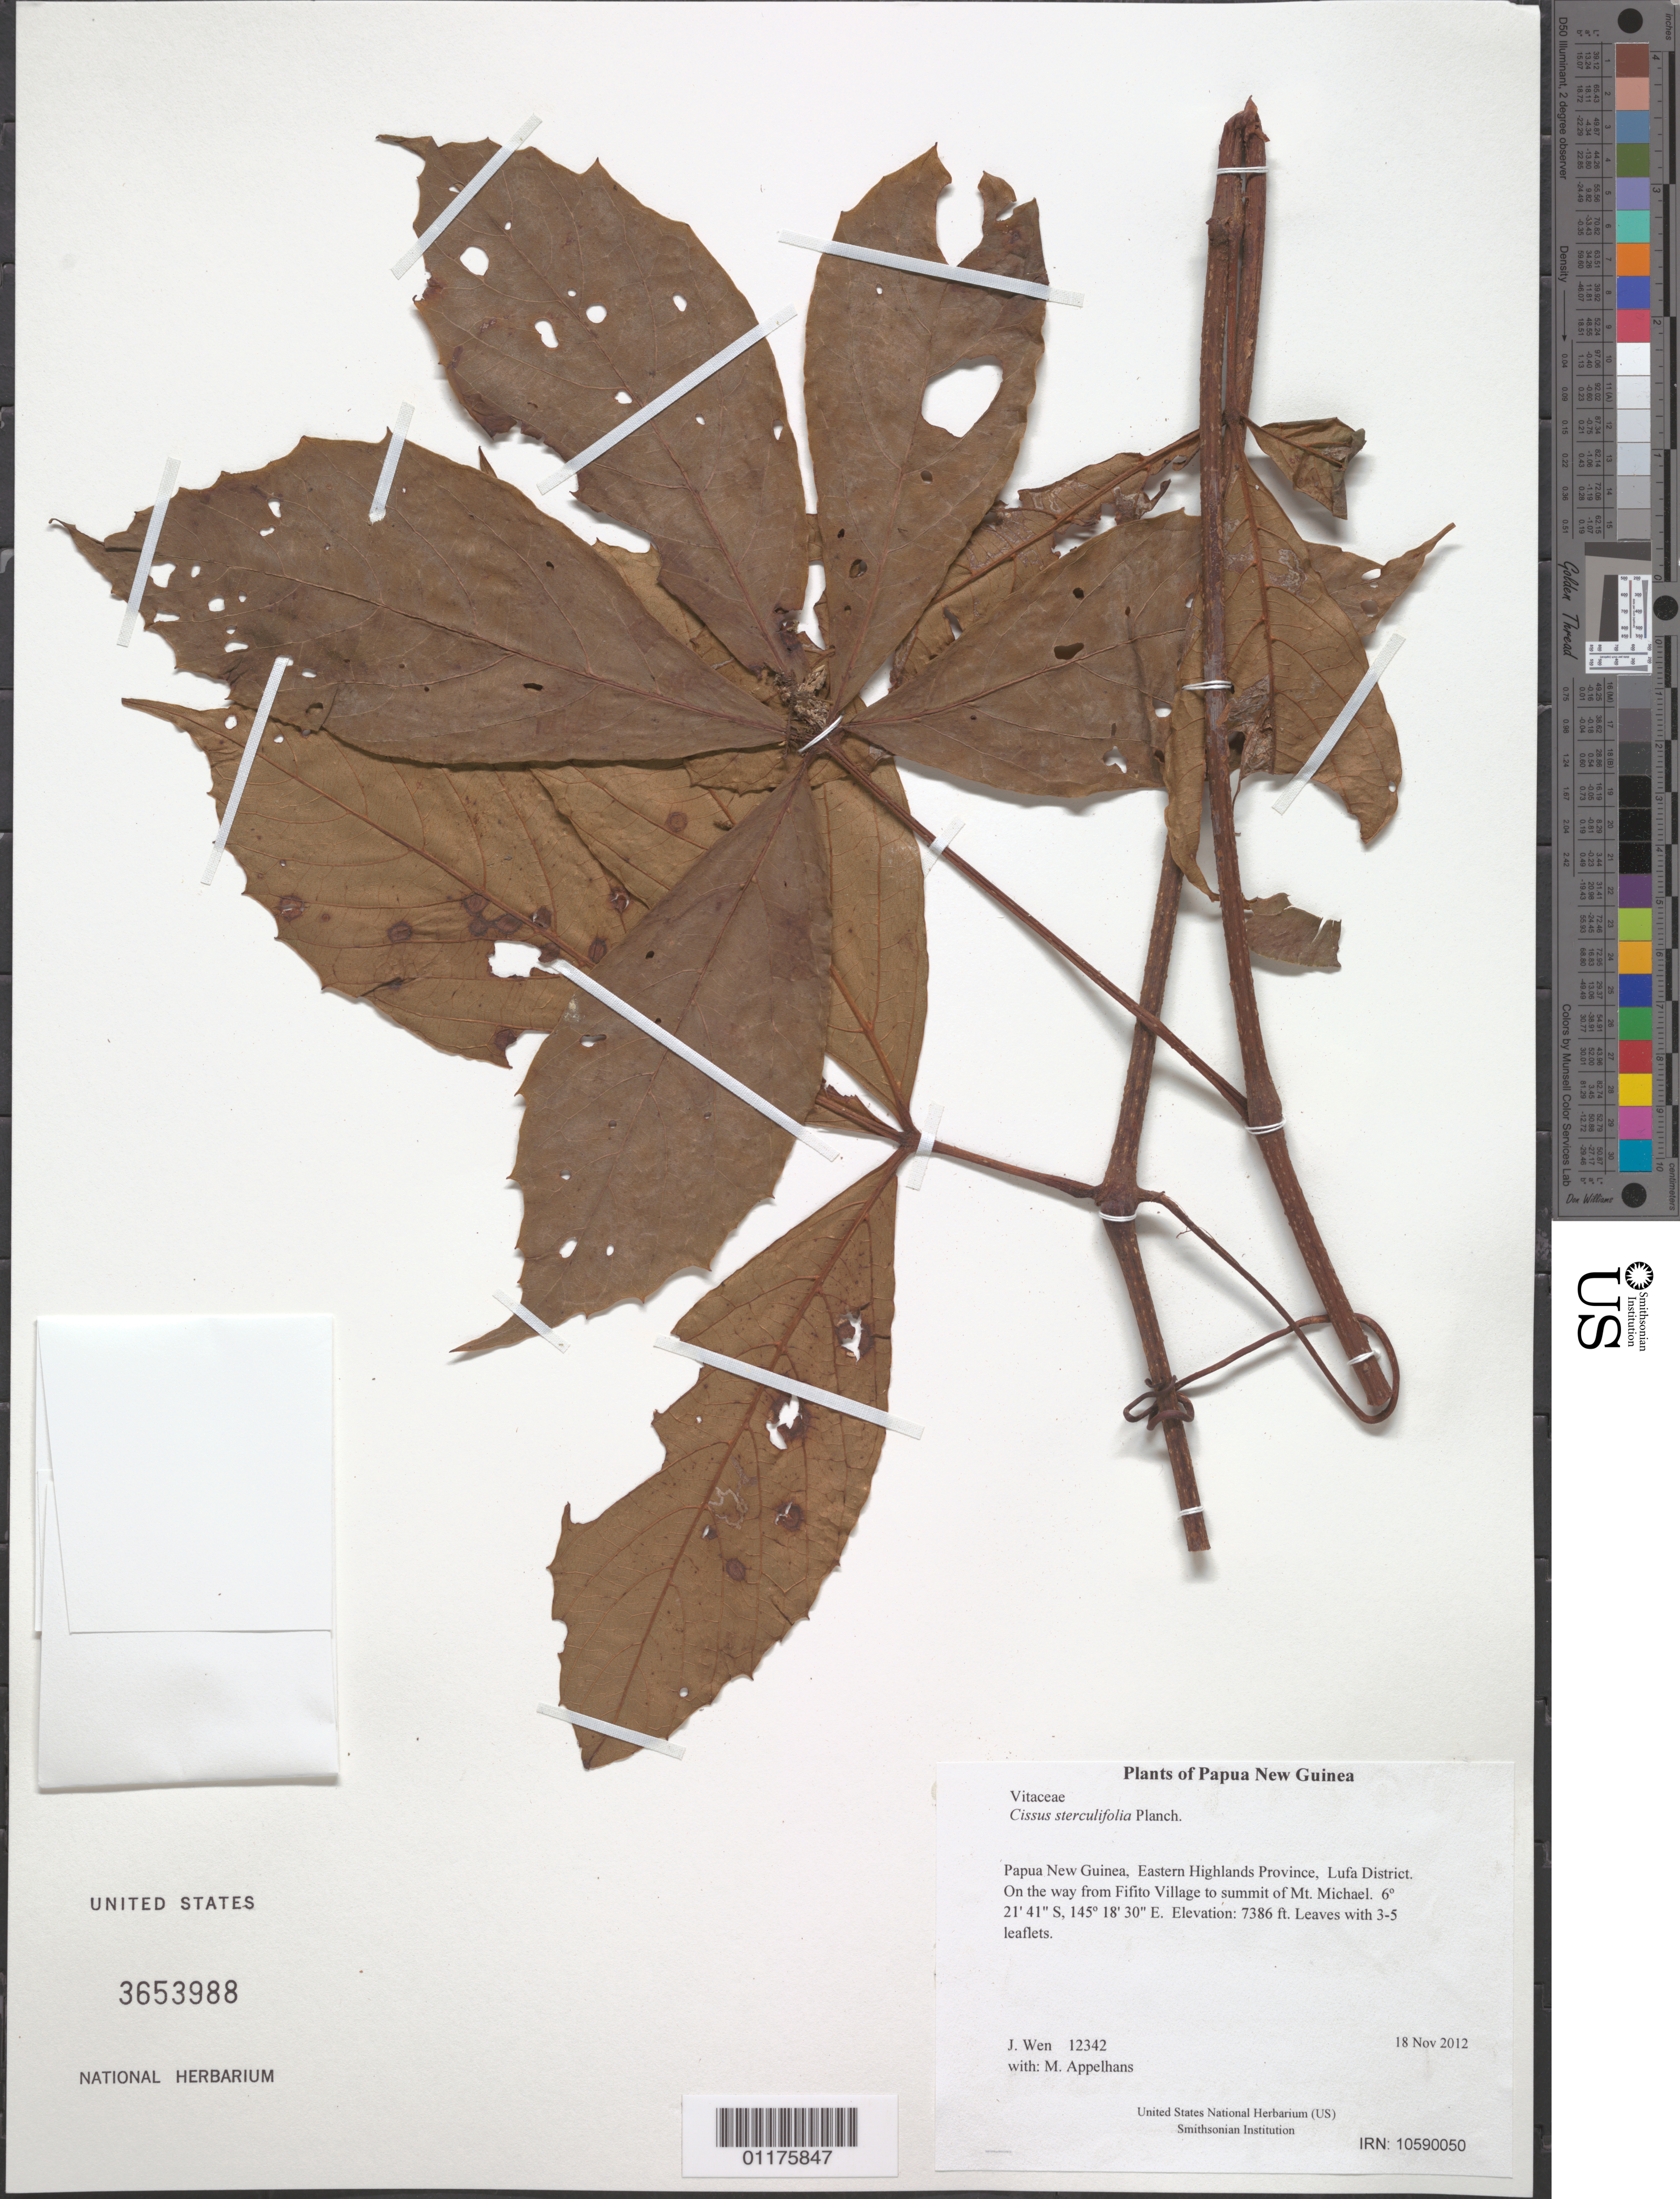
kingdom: Plantae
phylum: Tracheophyta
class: Magnoliopsida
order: Vitales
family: Vitaceae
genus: Cissus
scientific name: Cissus sterculifolia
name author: Planch.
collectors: M. Appelhans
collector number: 12342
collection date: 2012-11-18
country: Papua New Guinea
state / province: Eastern Highlands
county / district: Lufa District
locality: On the way from Fifito Village to summit of Mt. Michael.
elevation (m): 2251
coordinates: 06 21.687 S, 145 18.510 E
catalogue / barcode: US 3653988